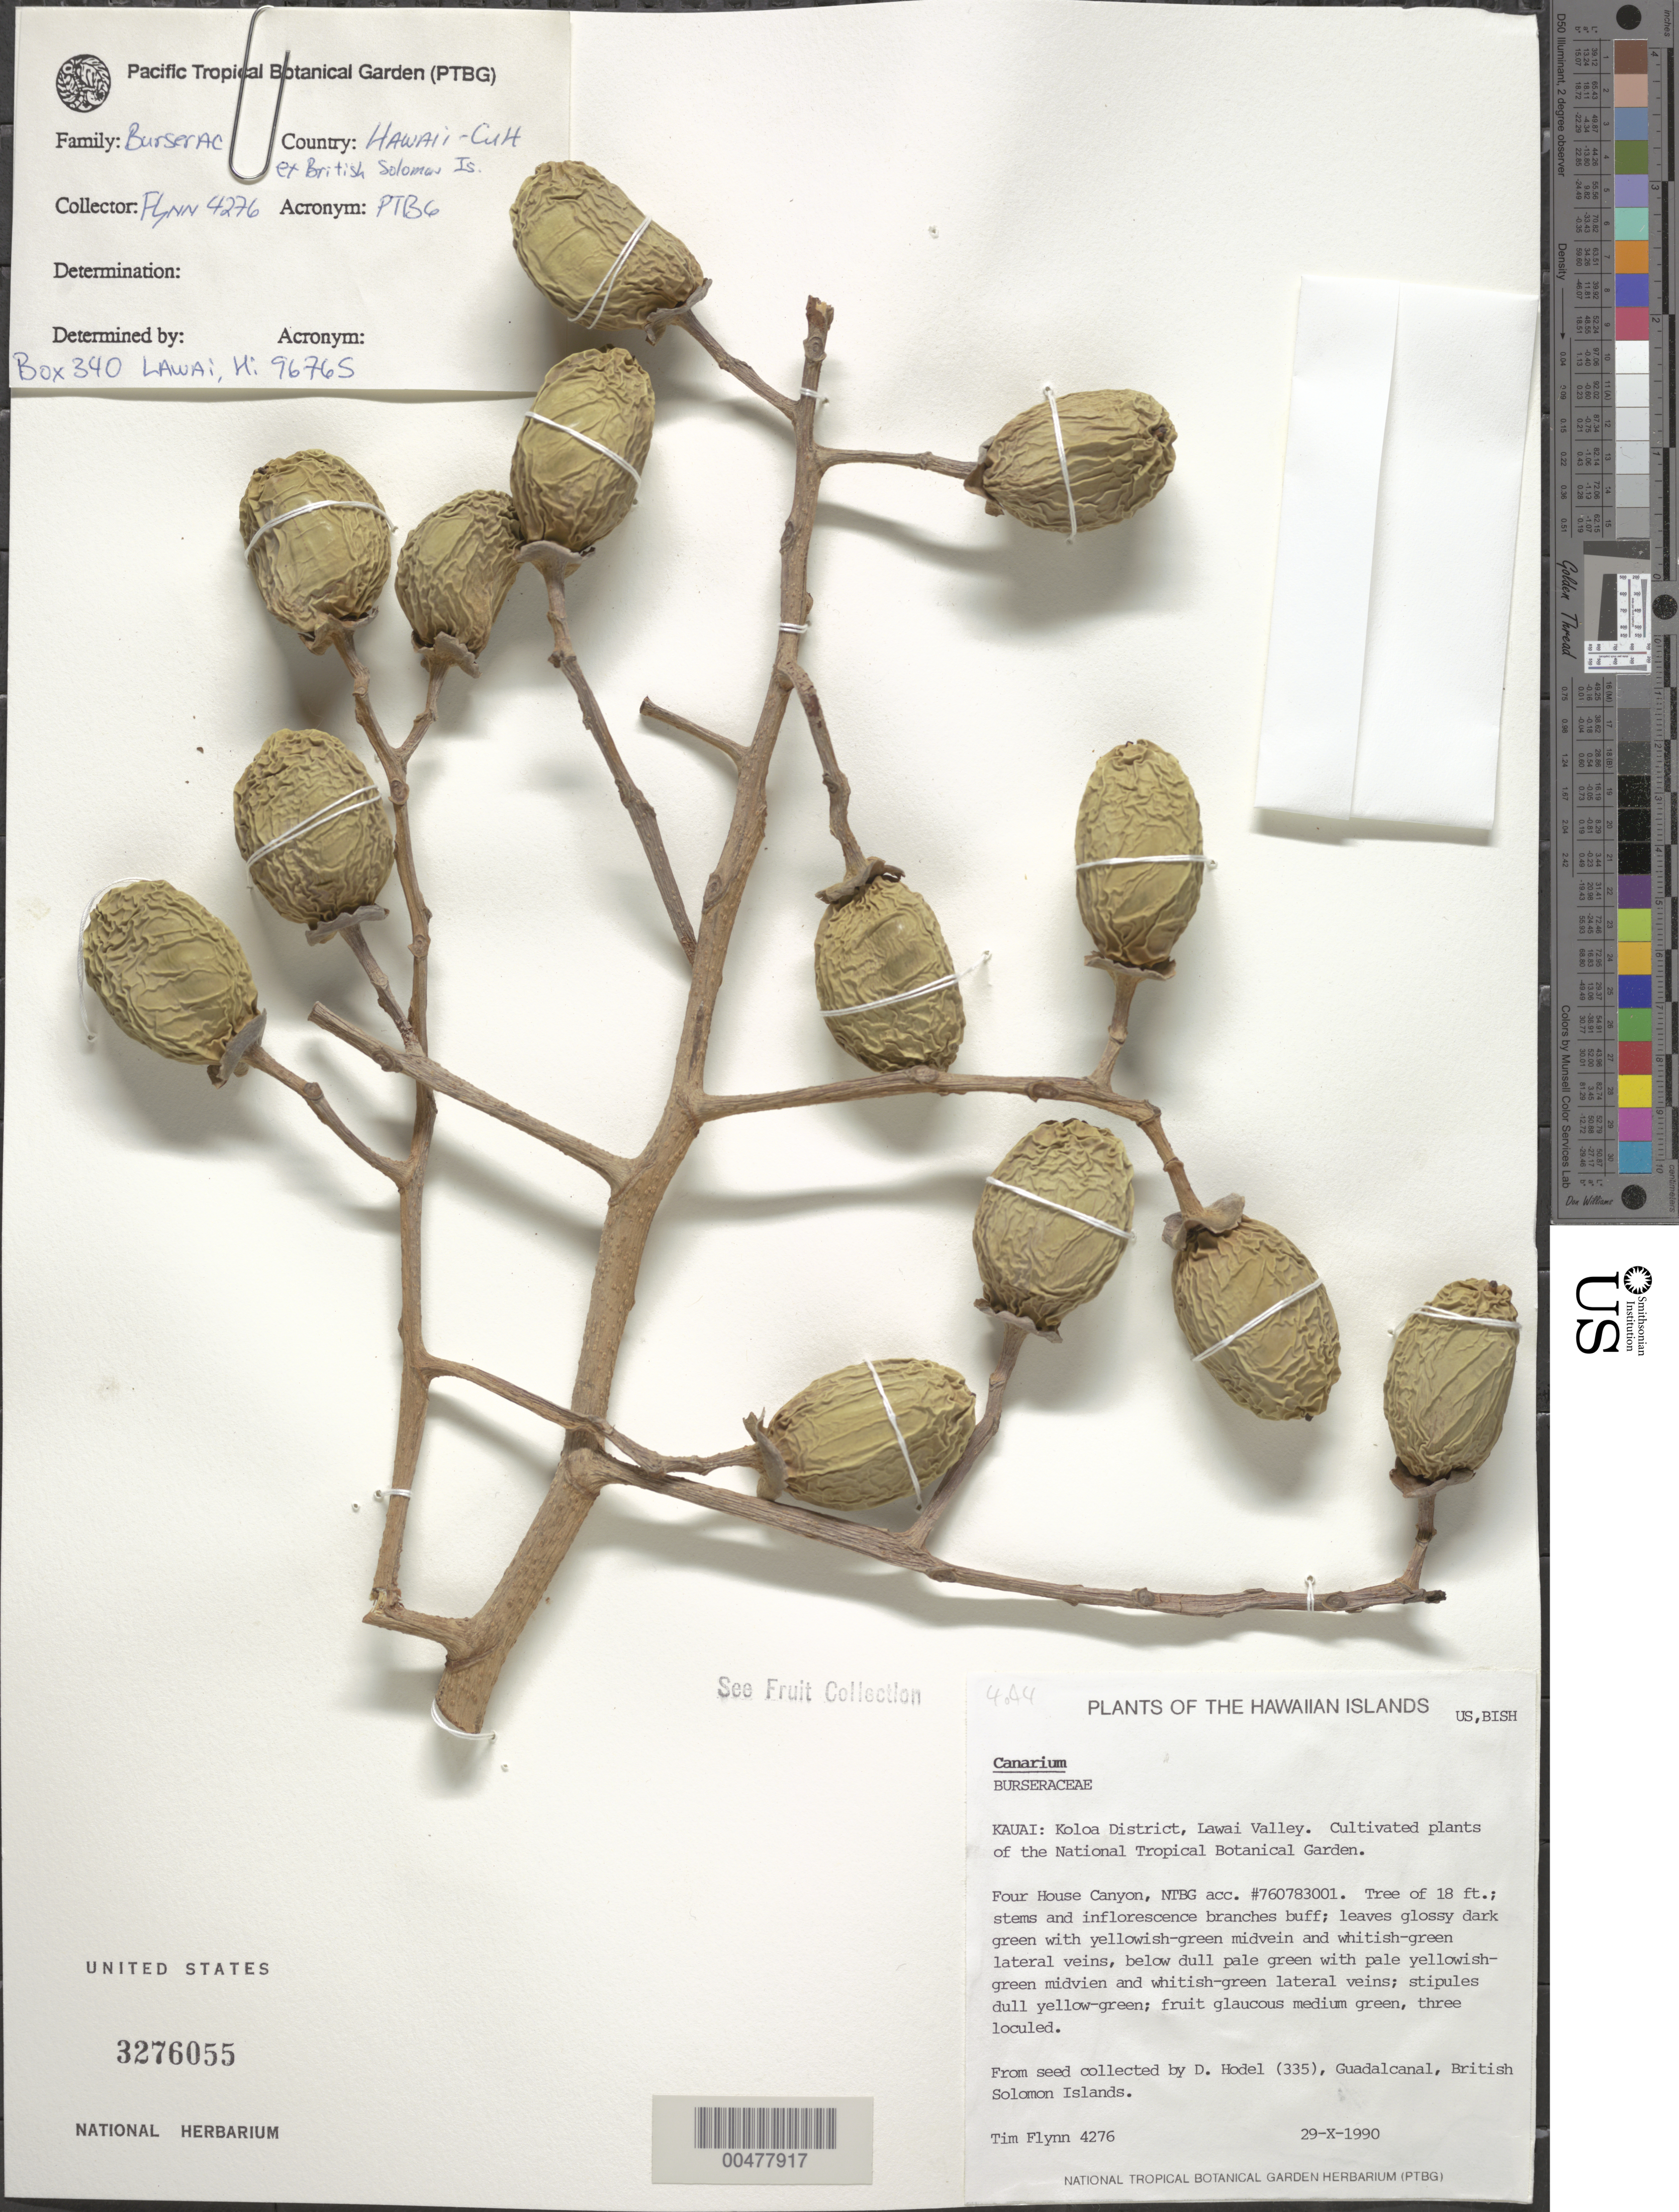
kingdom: Plantae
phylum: Tracheophyta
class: Magnoliopsida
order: Sapindales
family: Burseraceae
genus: Canarium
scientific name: Canarium sp.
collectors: T. W. Flynn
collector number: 4276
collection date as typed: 29 Oct 1990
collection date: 1990-10-29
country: United States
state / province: Hawaii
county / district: Kauai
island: Kaua'i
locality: Koloa Dist., Lawai Valley, National Tropical Botanical Garden, Four House Canyon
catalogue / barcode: US 3276055